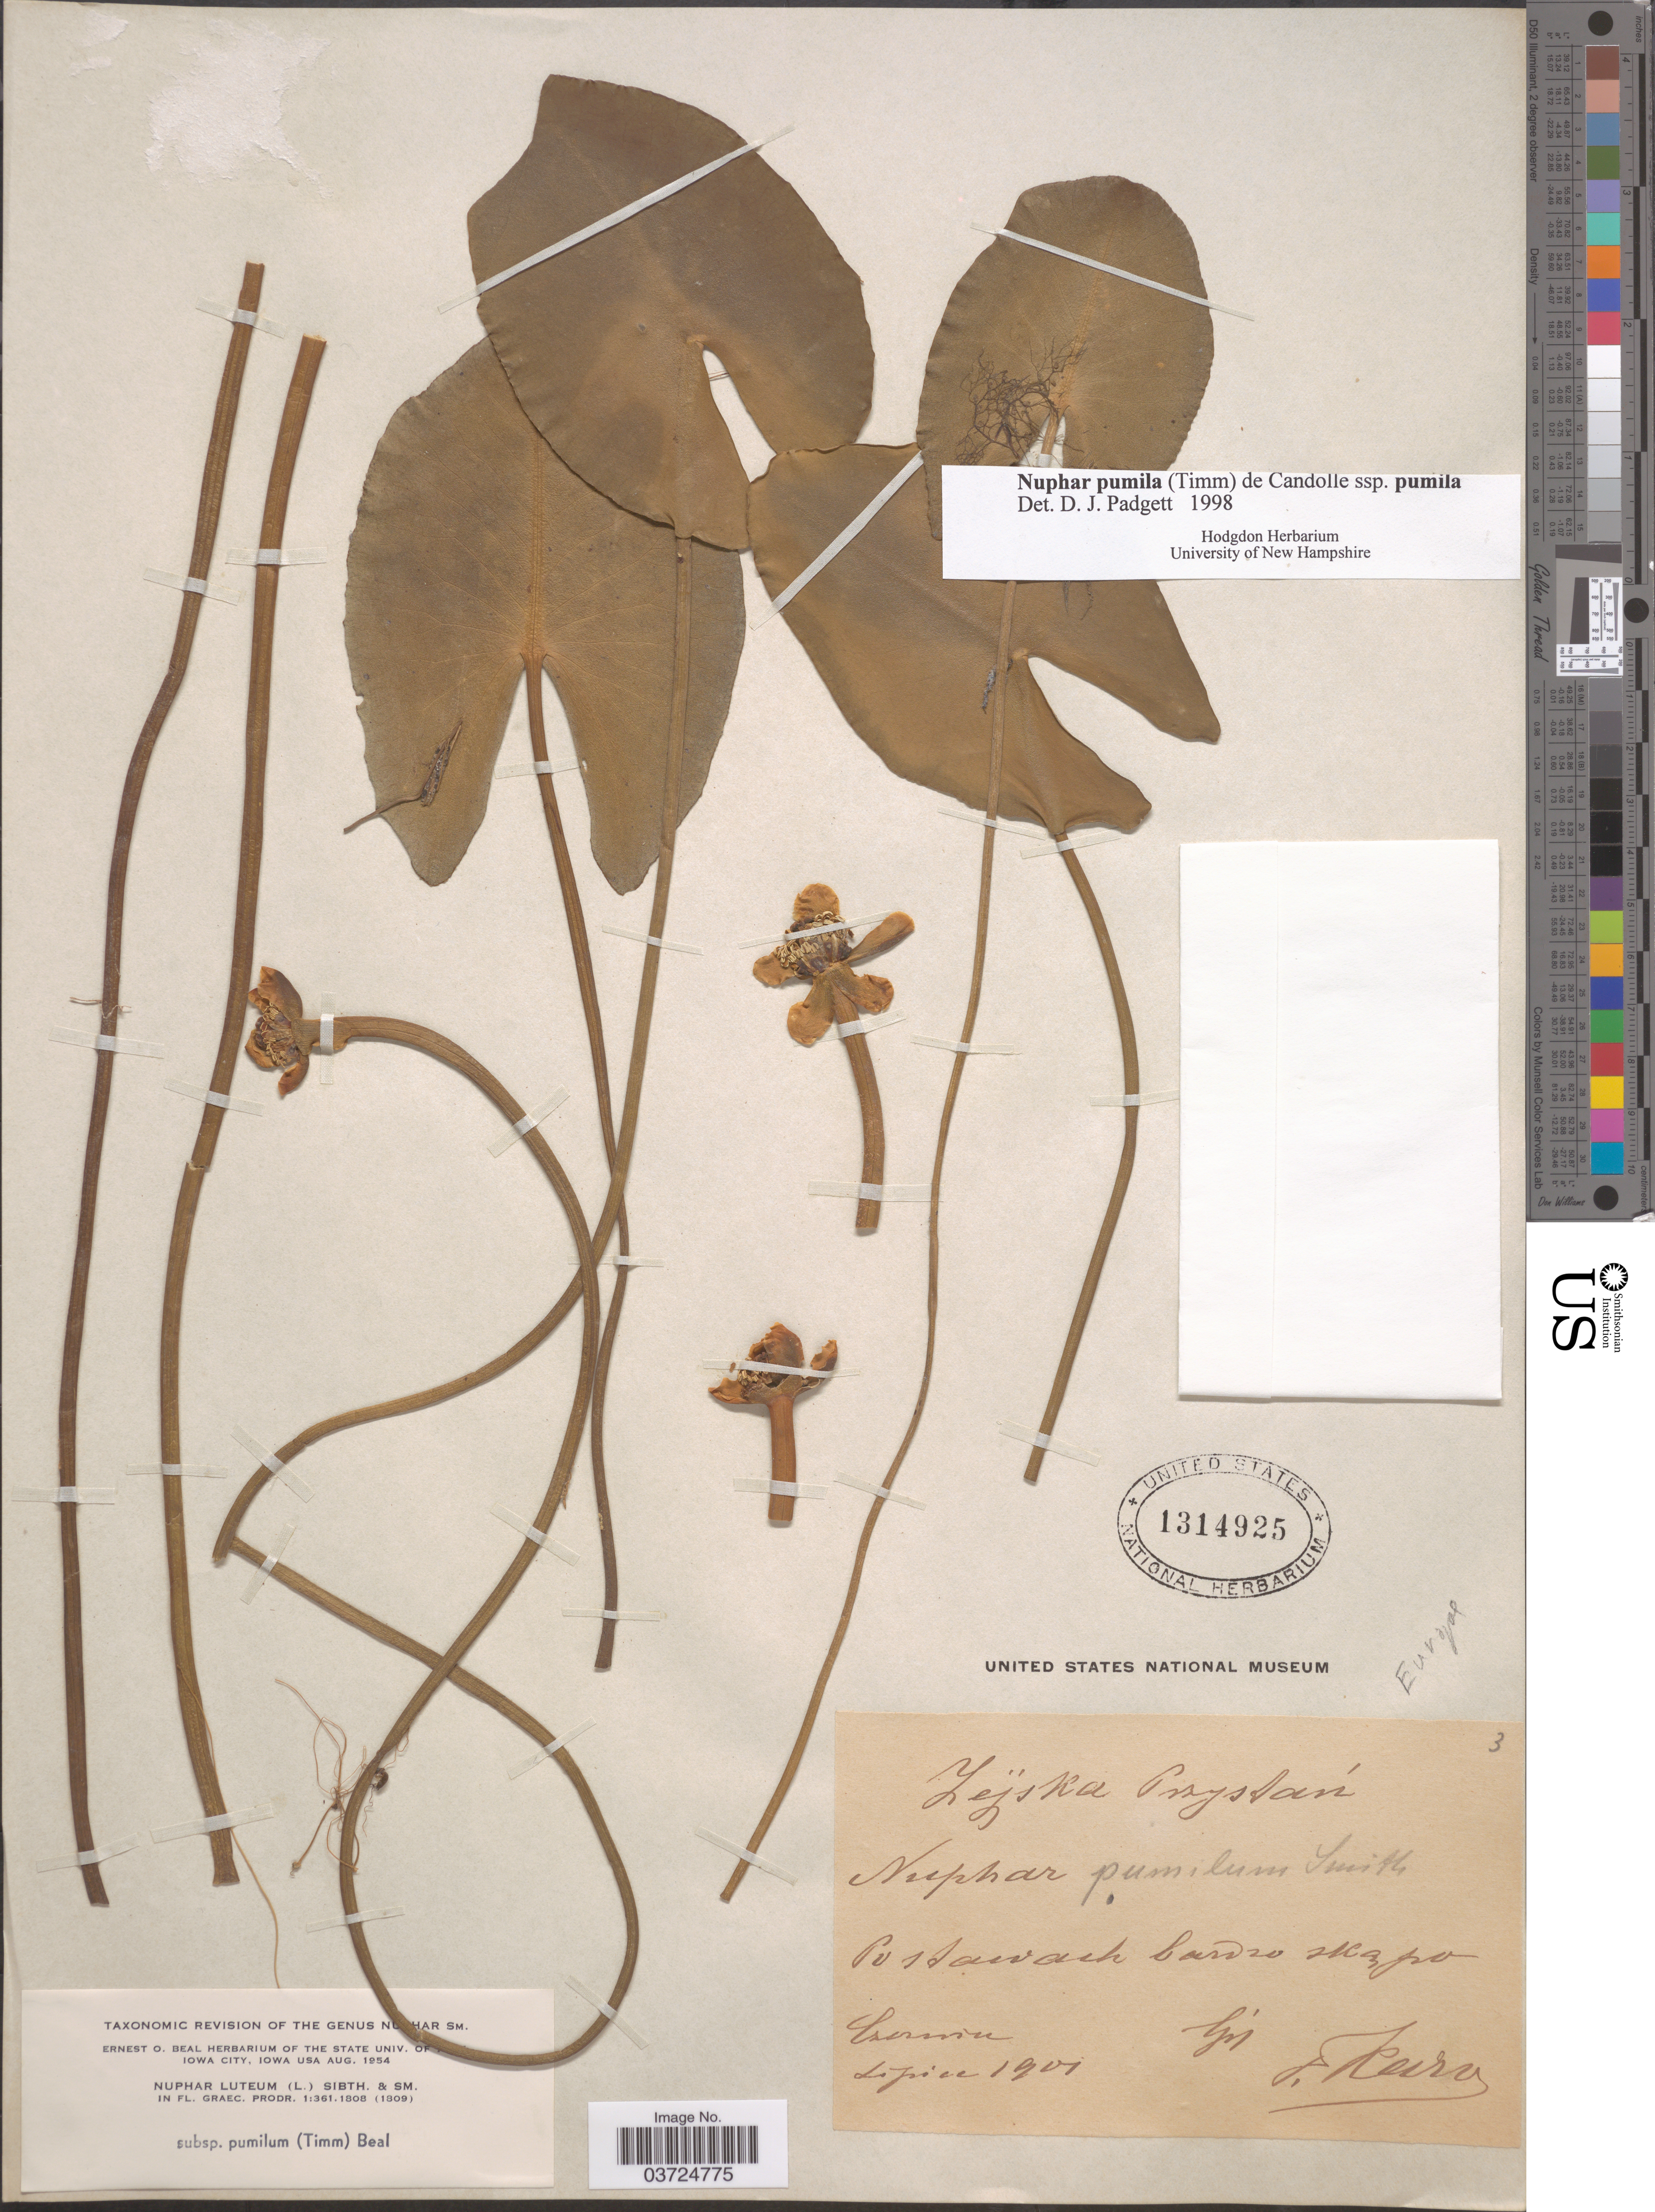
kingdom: Plantae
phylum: Tracheophyta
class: Magnoliopsida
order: Nymphaeales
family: Nymphaeaceae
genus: Nuphar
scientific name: Nuphar pumila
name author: (Timm) DC.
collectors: F. Karo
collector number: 3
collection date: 1901-06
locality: Zejska Prystán. [interpreted] [unsure placement] Postawach banzo manpo. [interpreted] Czomu [interpreted]. Europe.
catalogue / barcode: US 1314925